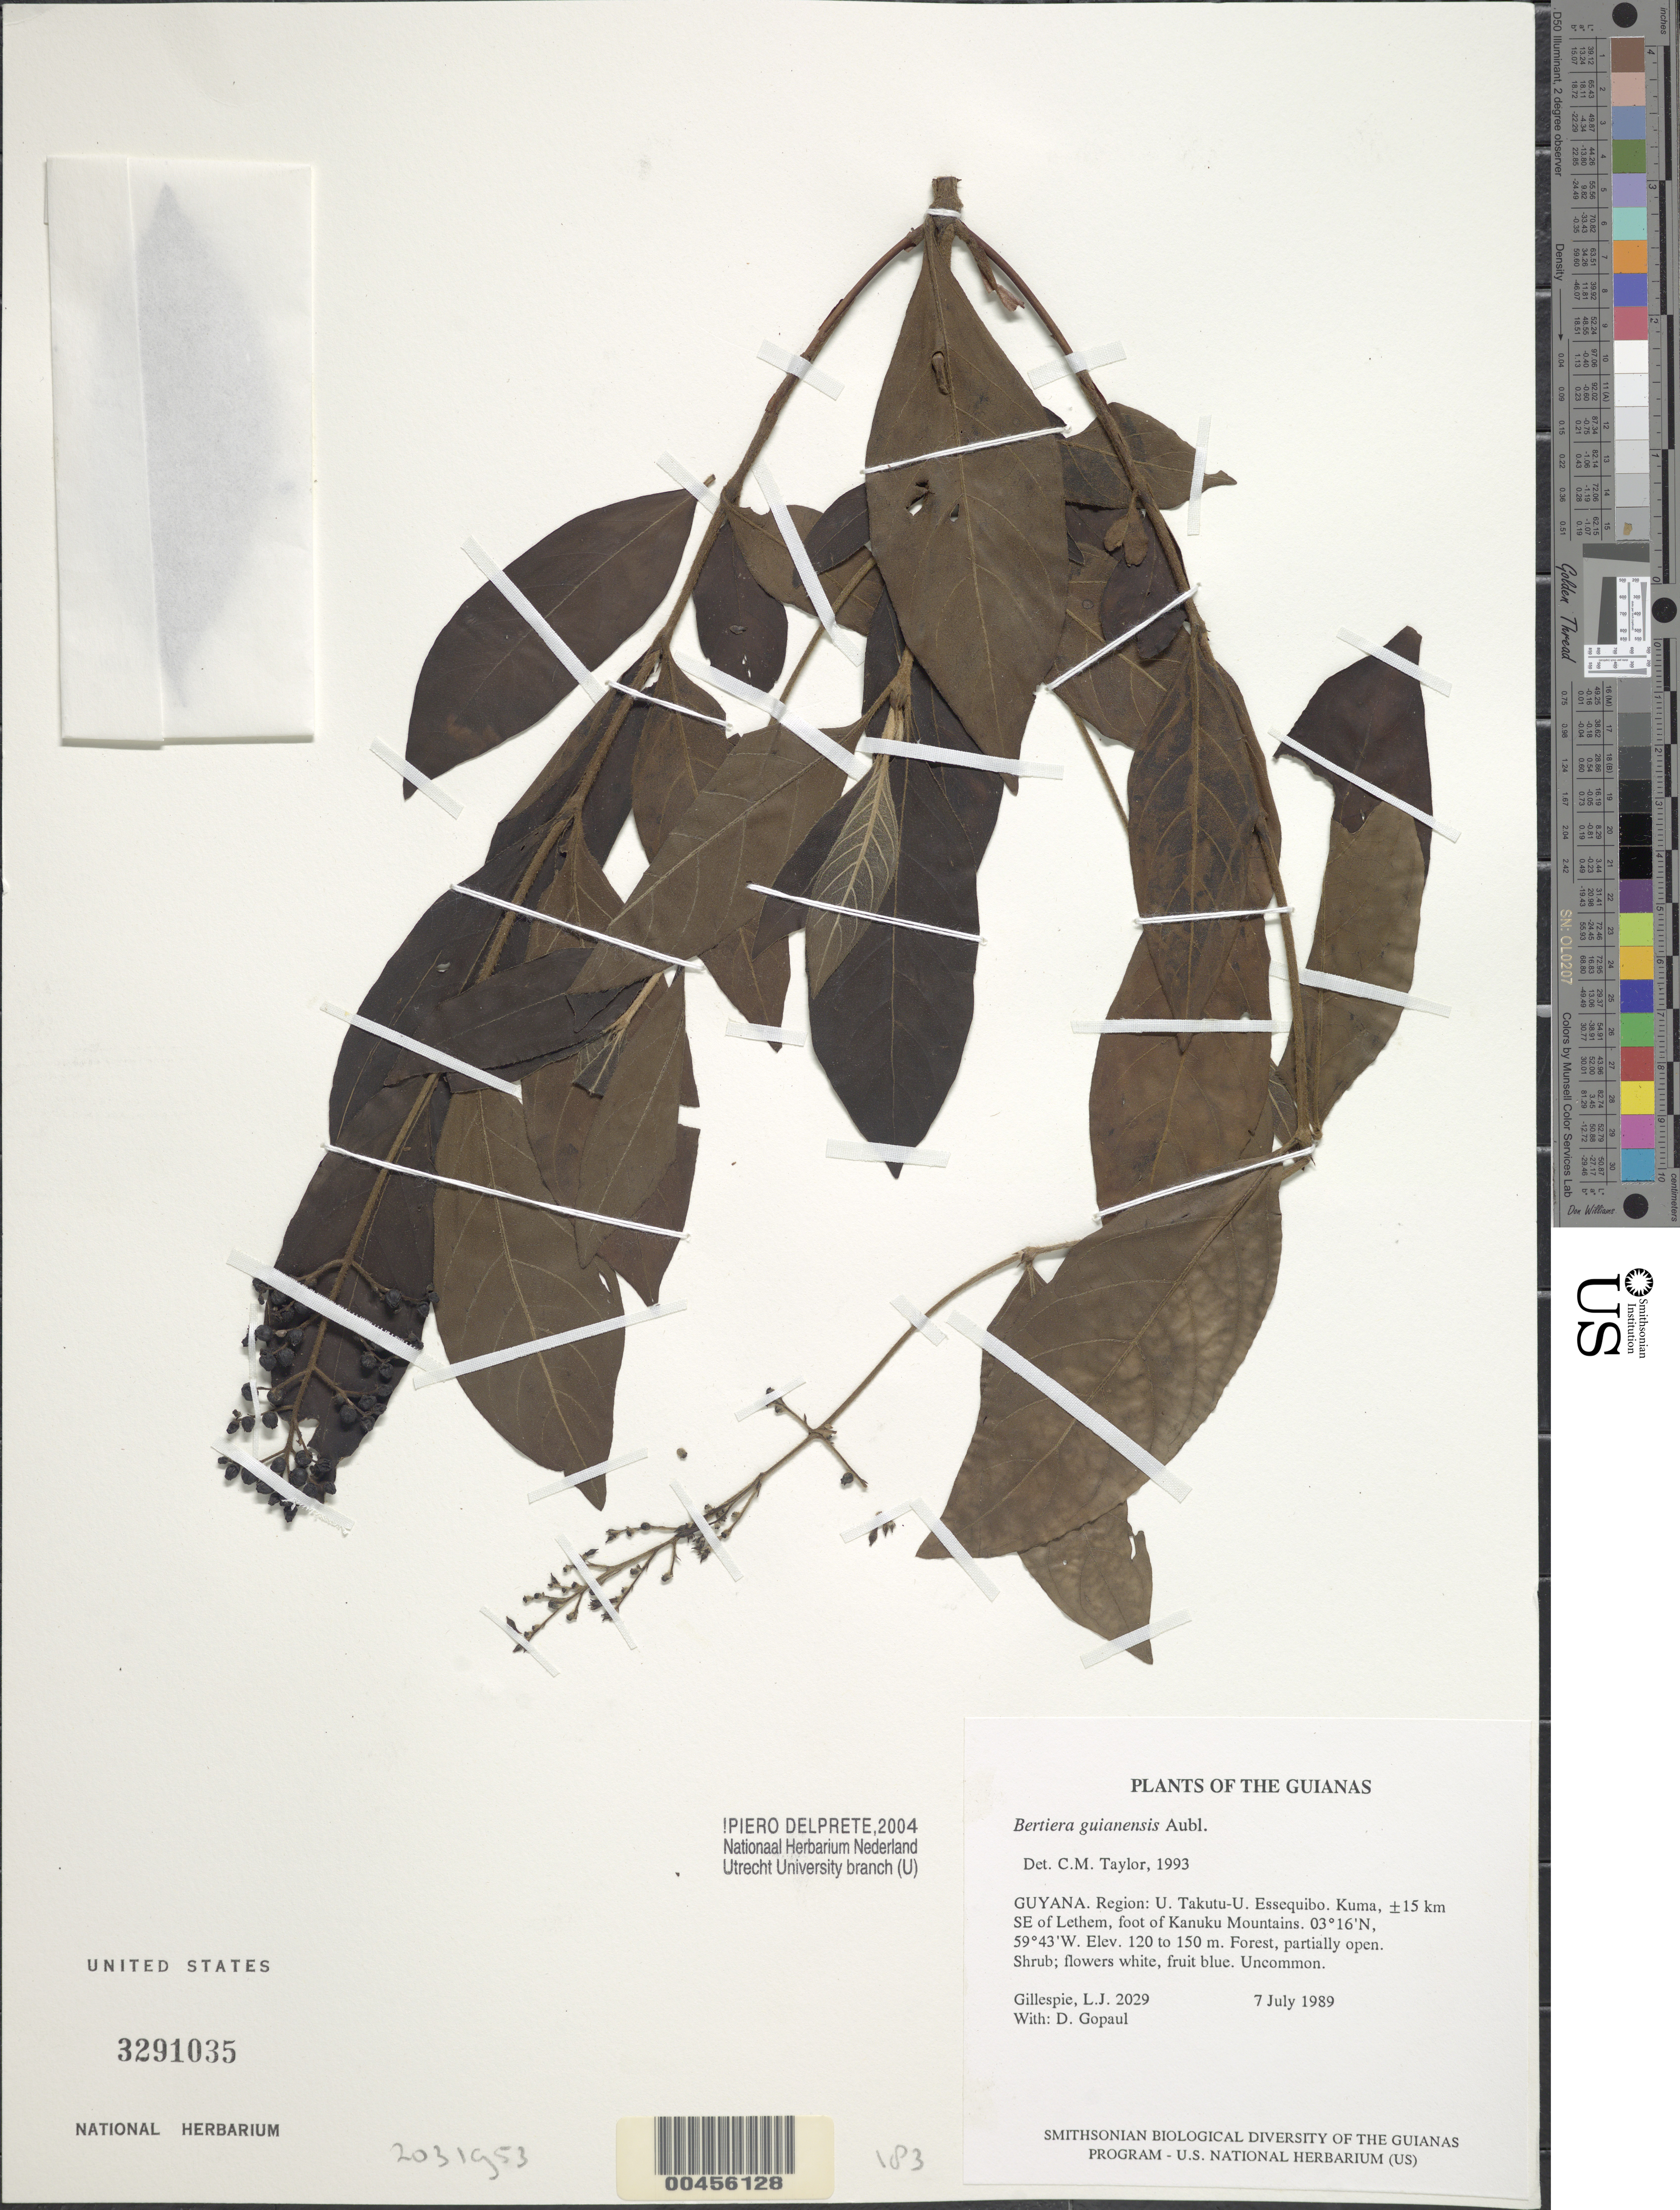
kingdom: Plantae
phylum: Tracheophyta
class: Magnoliopsida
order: Gentianales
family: Rubiaceae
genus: Bertiera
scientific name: Bertiera guianensis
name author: Aubl.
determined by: Taylor, Charlotte M.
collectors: L. J. Gillespie & D. Gopaul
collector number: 2029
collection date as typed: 7 July 1989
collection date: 1989-07-07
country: Guyana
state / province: U. Takutu-U. Essequibo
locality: Kuma, ±15 km SE of Lethem, foot of Kanuku Mountains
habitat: Forest, partially open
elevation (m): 120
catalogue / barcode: US 3291035